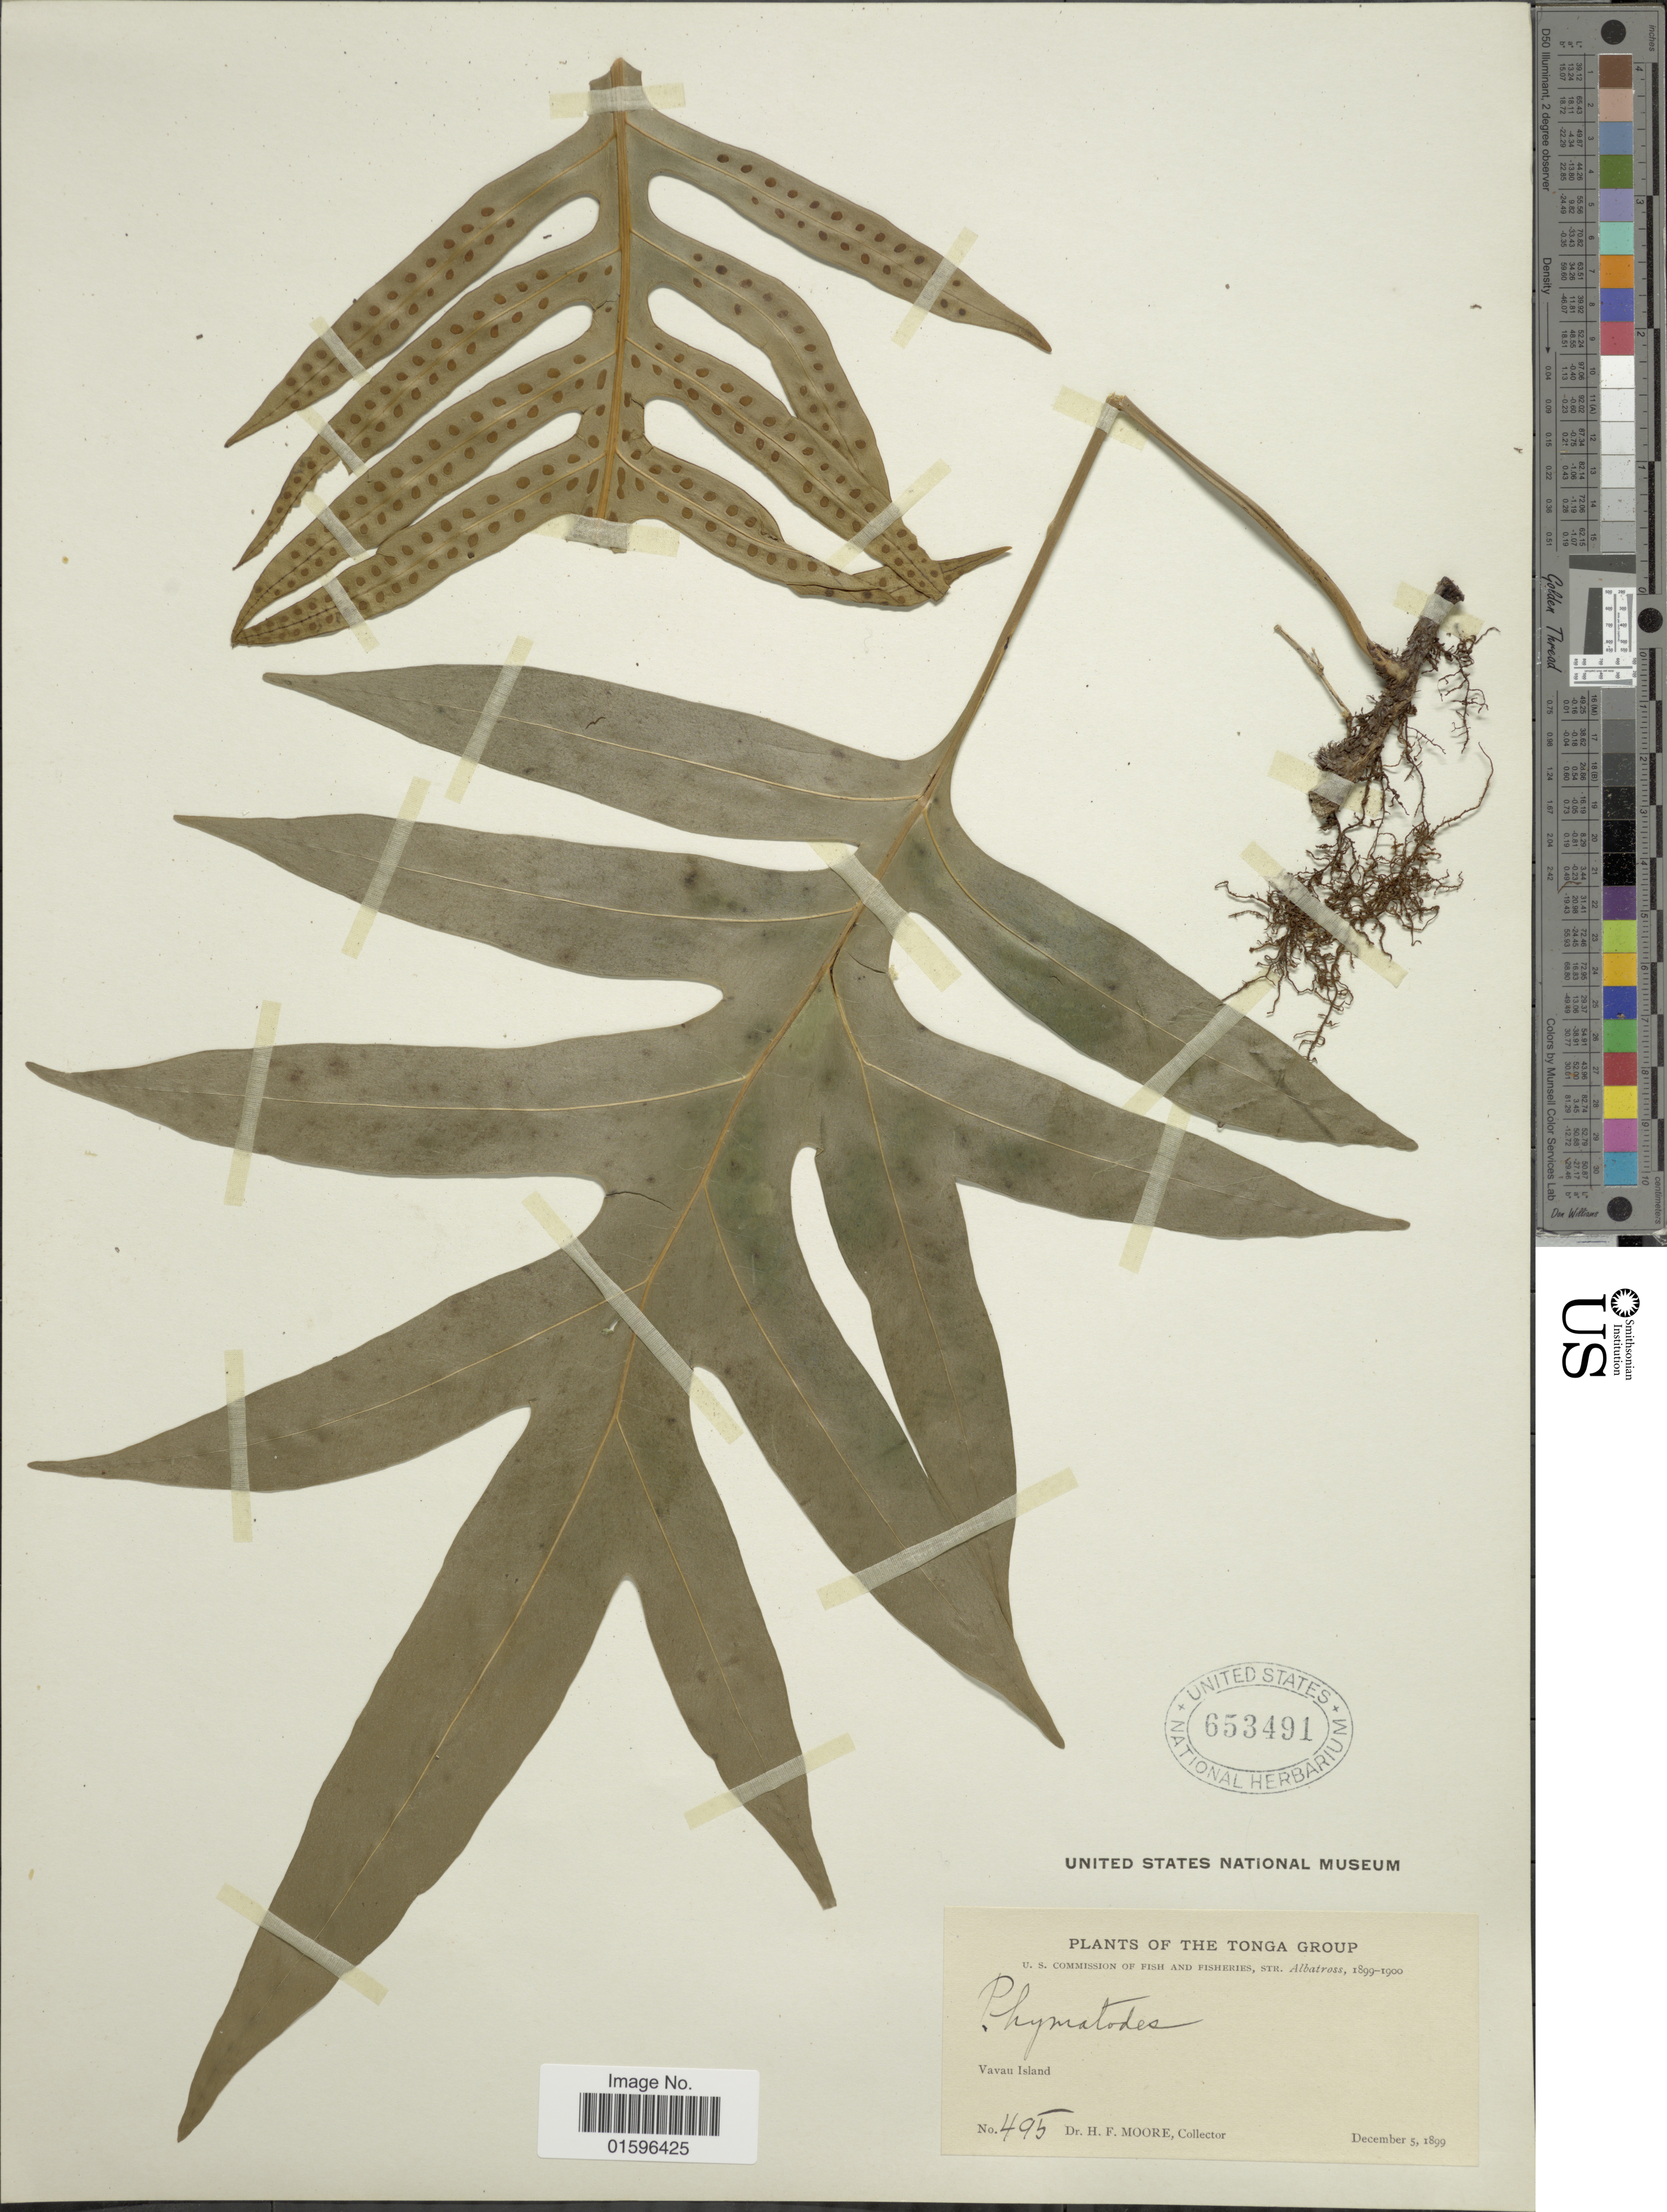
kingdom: Plantae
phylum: Tracheophyta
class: Polypodiopsida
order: Polypodiales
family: Polypodiaceae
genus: Polypodium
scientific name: Polypodium scolopendria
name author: Burm. f.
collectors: H. F. Moore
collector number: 495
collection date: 1899-12-05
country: Tonga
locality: The Tonga Group, Vavau Island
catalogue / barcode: US 653491